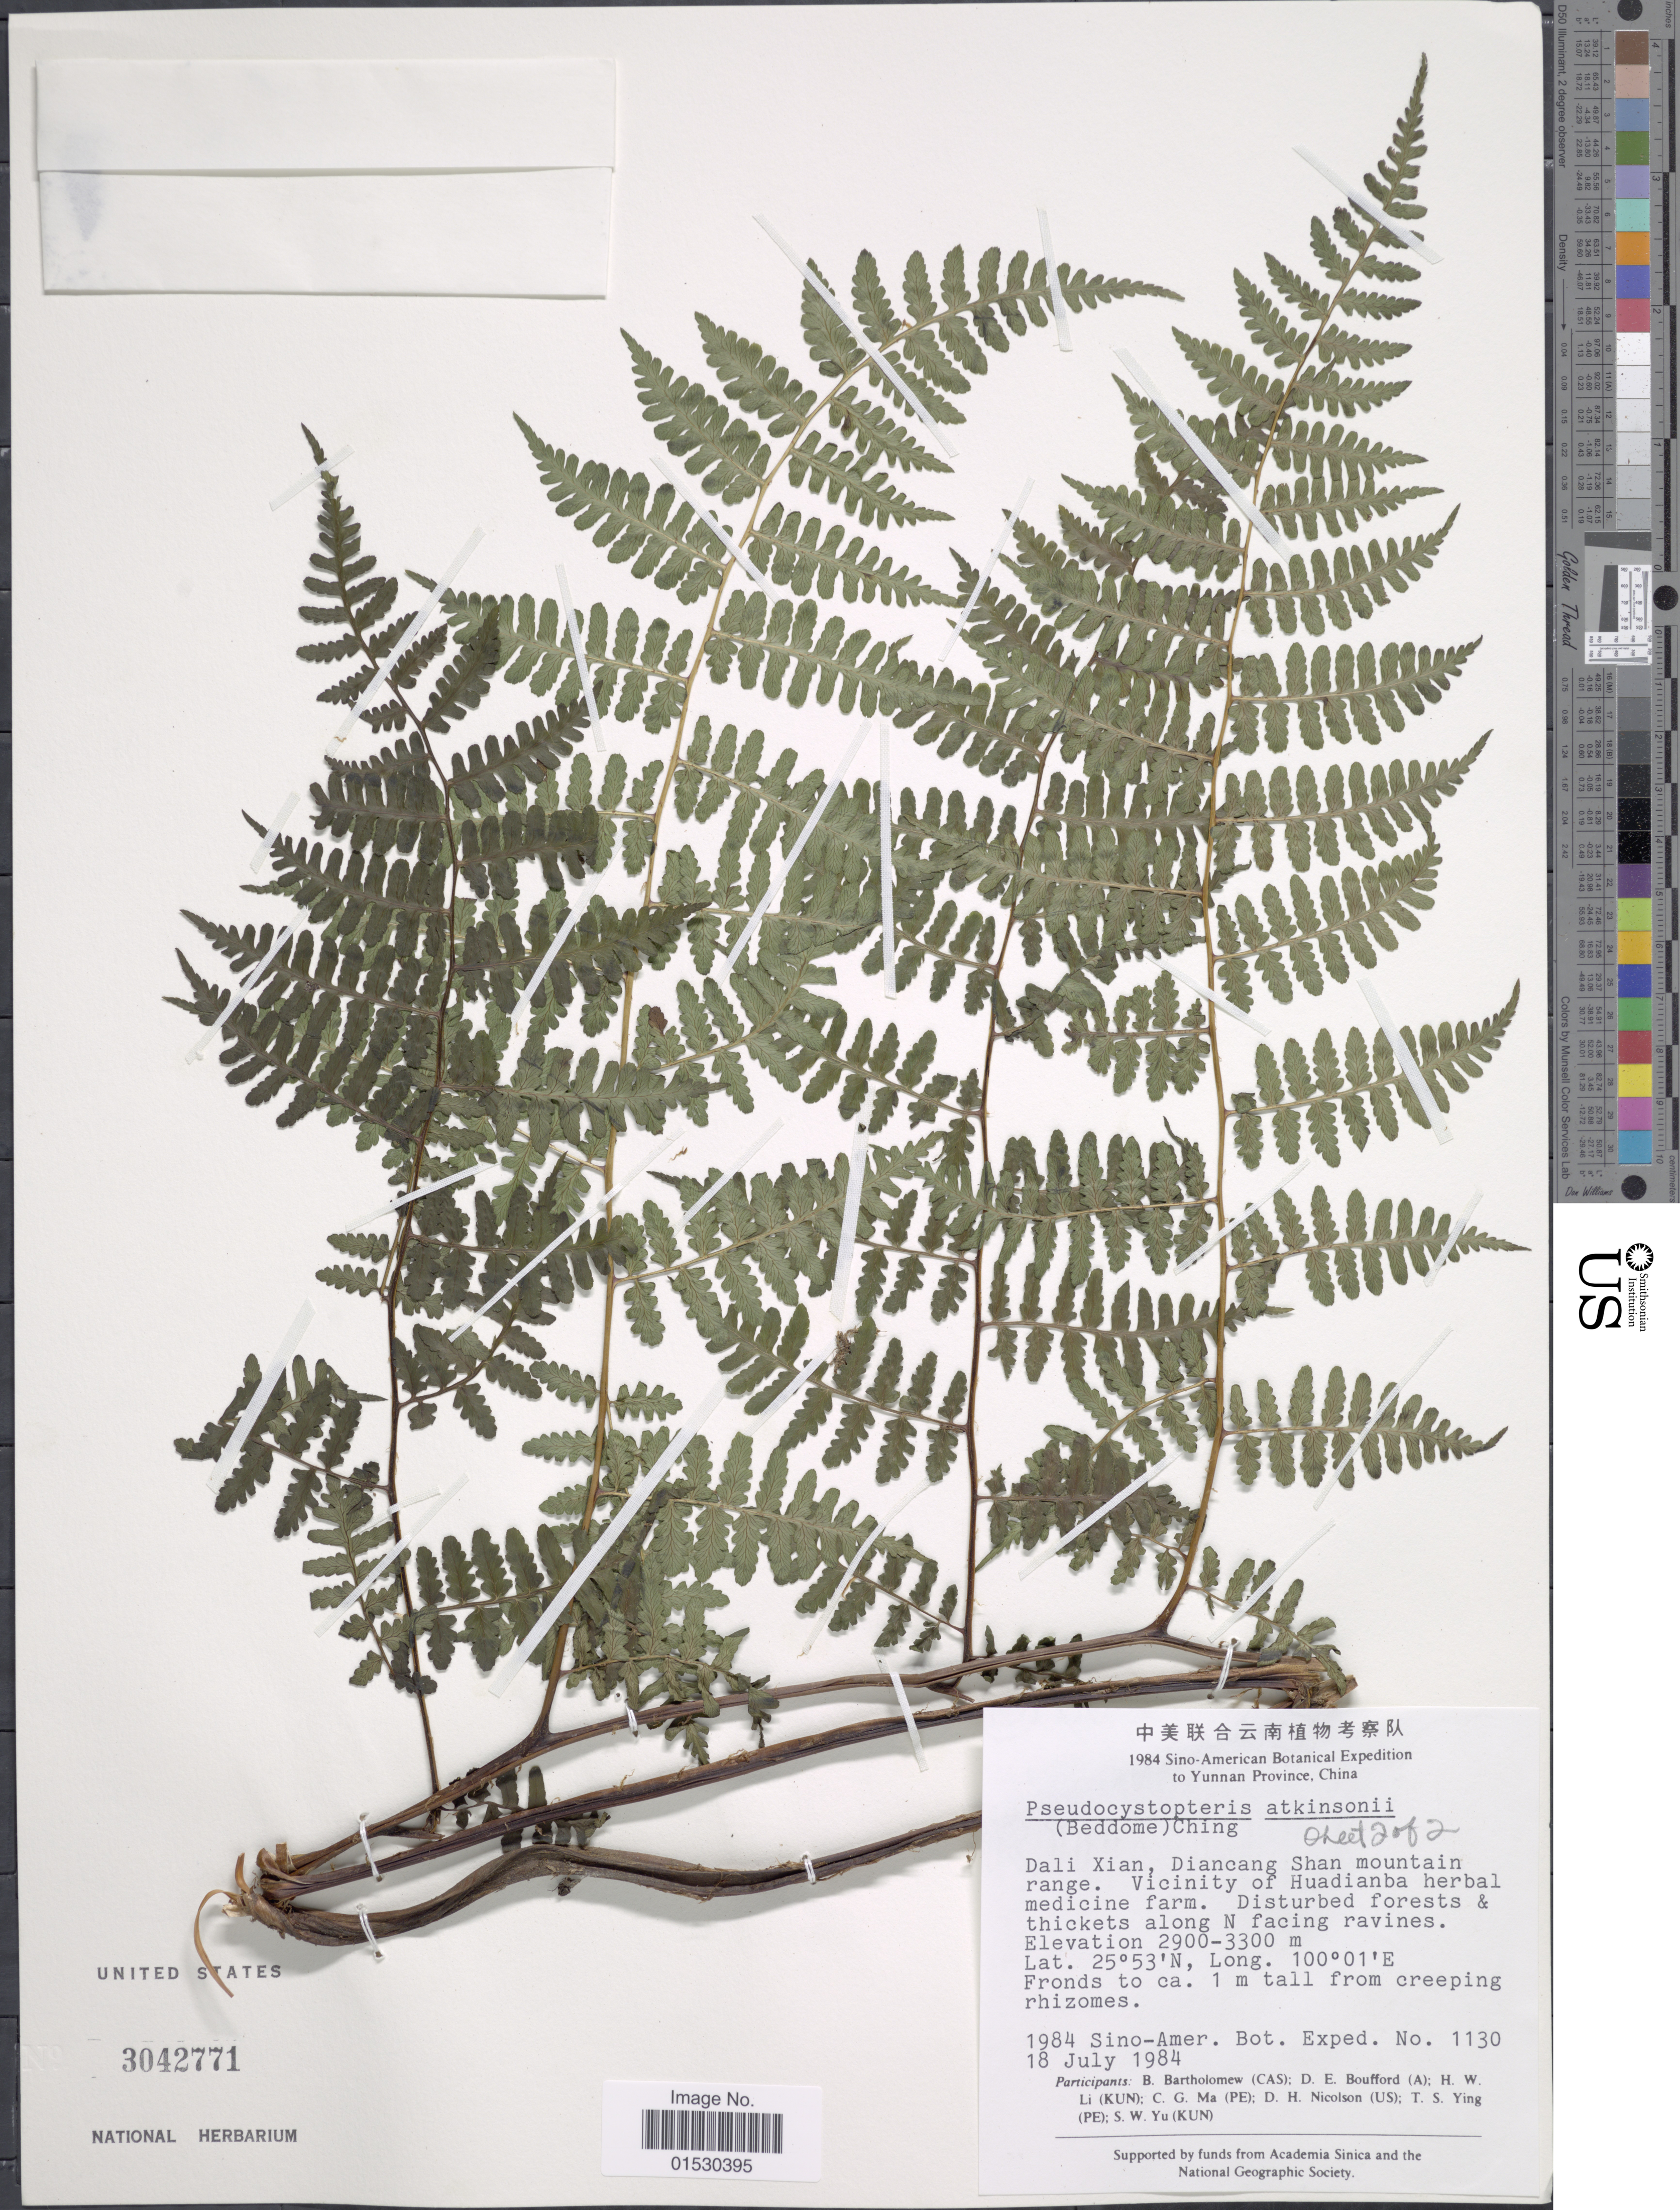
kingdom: Plantae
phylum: Tracheophyta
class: Polypodiopsida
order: Polypodiales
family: Athyriaceae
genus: Athyrium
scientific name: Athyrium atkinsonii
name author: Bedd.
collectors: Sino-Amer. Bot. Exped. 1984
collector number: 1130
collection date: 1984-07-18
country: China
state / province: Yunnan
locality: Dali Xian, Diancang Shan Mountain range. Vicinity of Huadianba herbal medicine farm.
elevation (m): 2900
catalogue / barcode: US 3042771